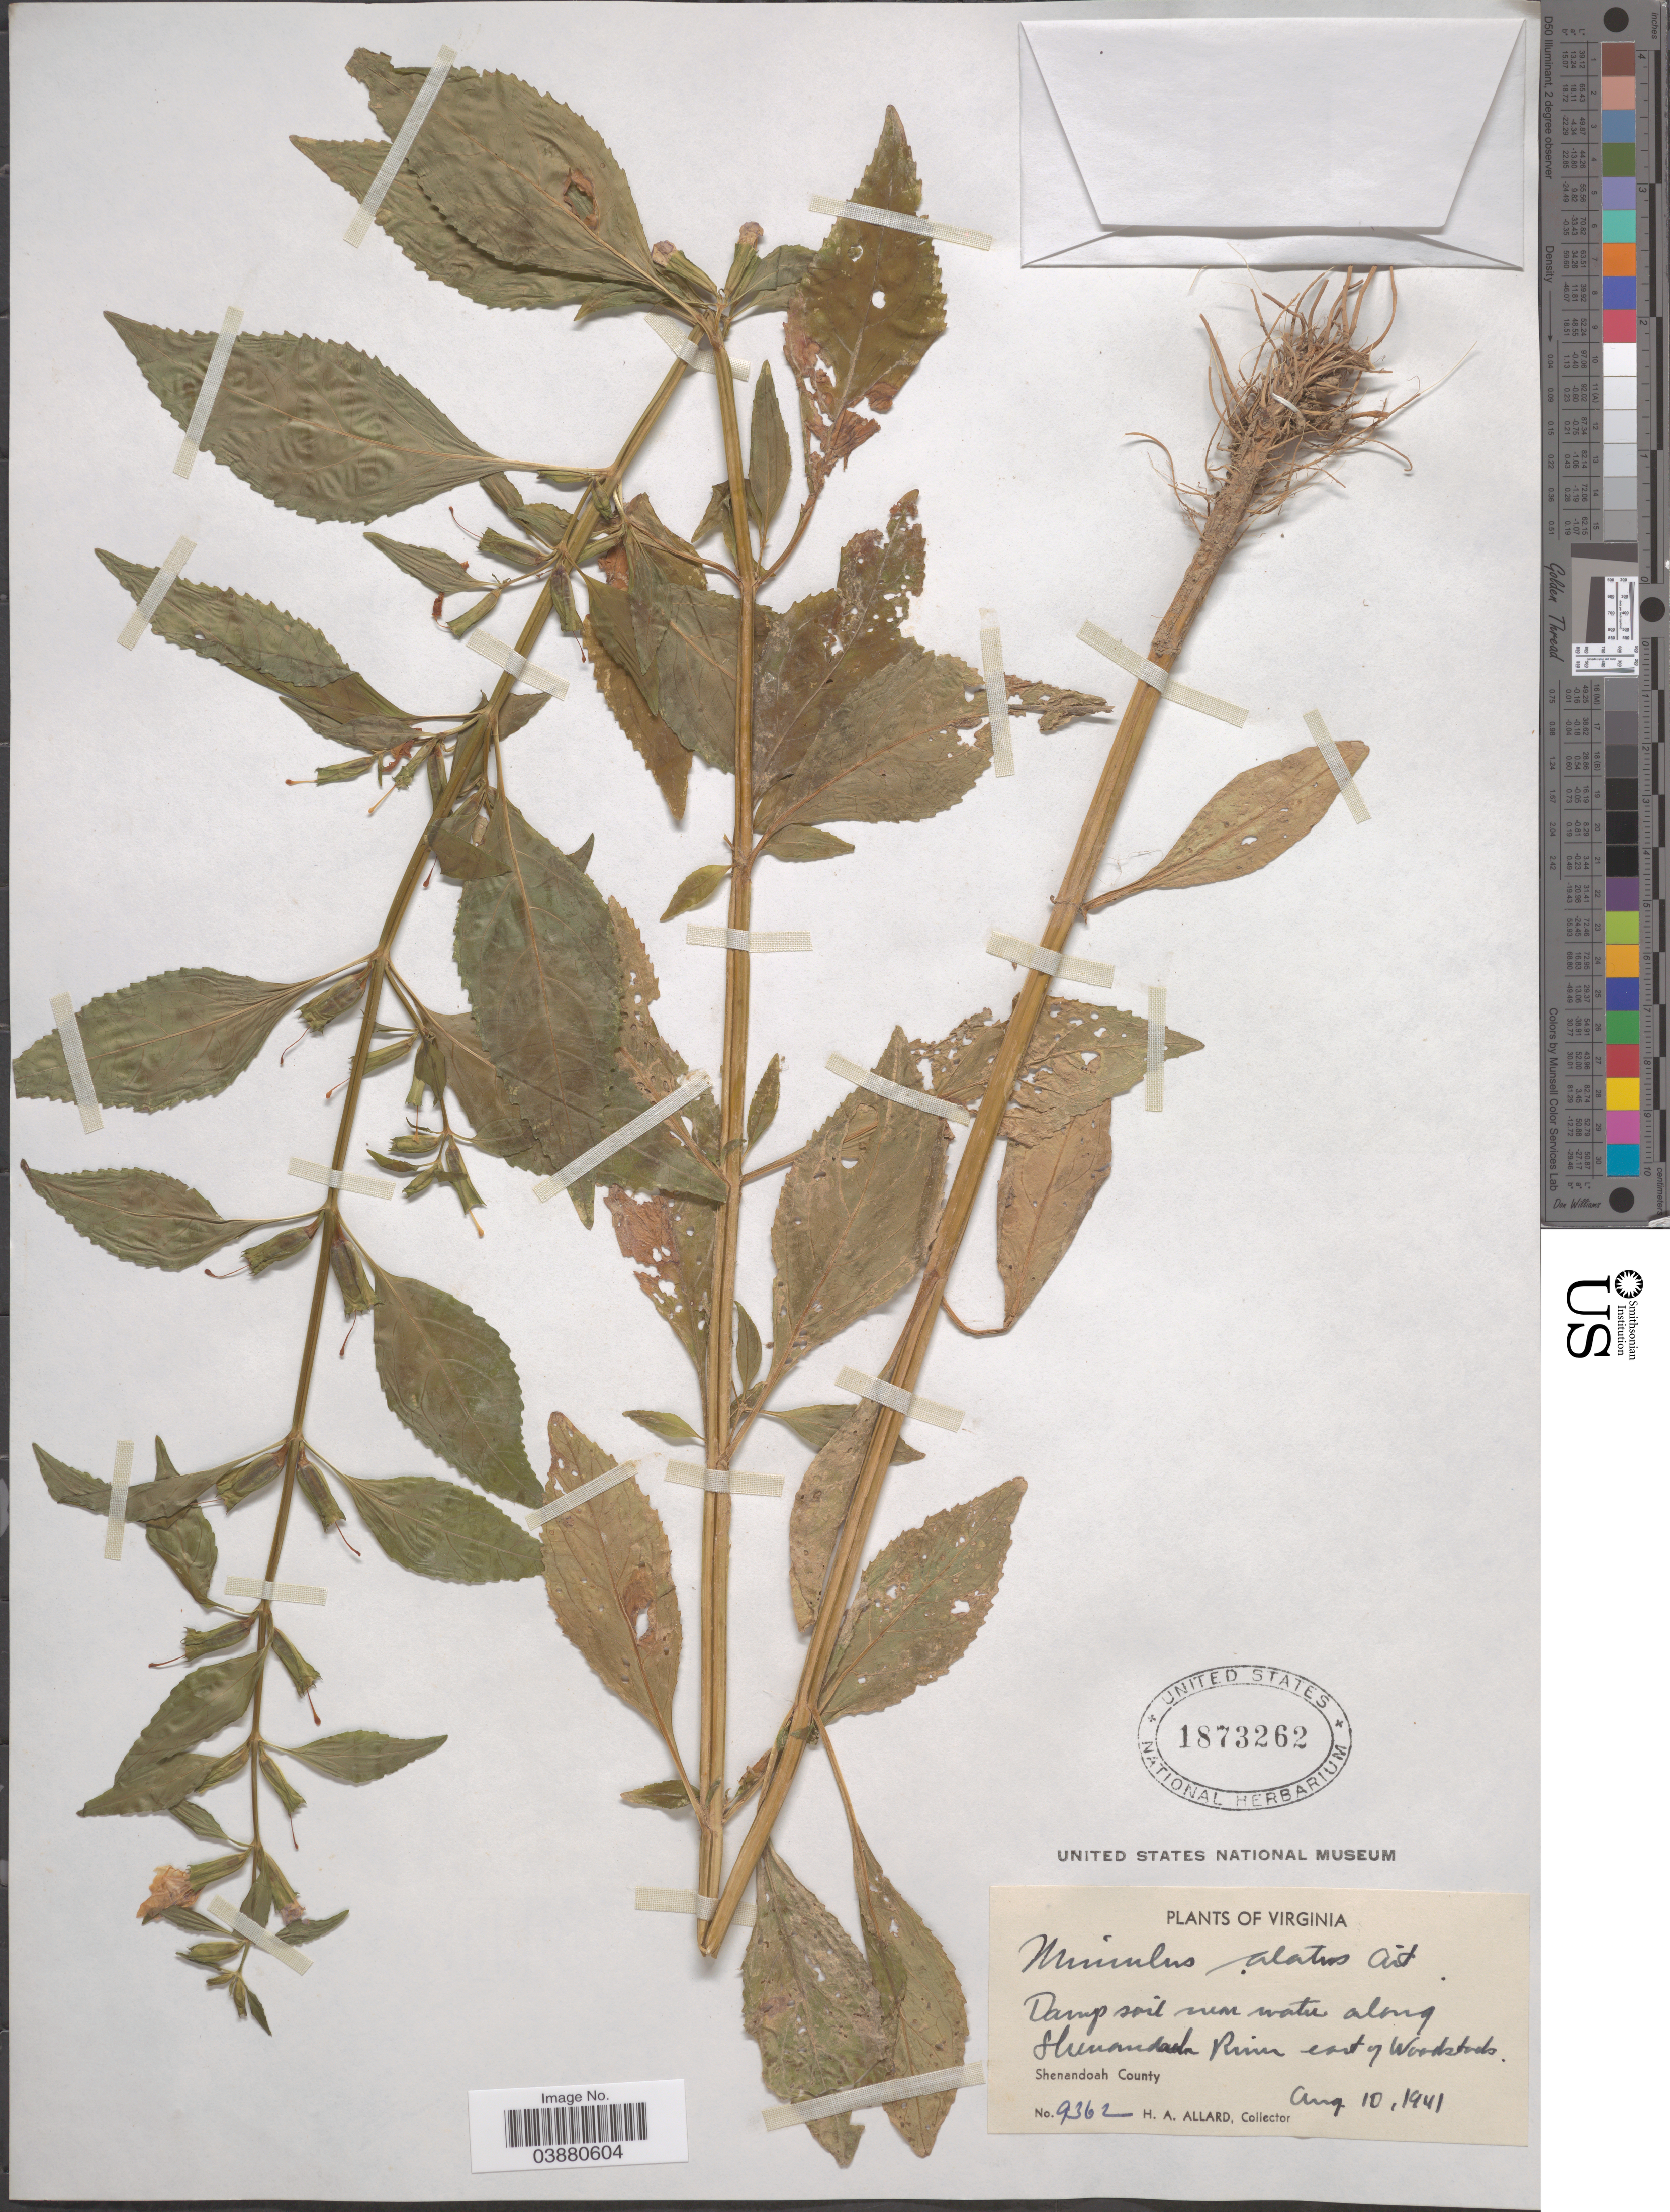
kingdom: Plantae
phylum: Tracheophyta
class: Magnoliopsida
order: Lamiales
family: Phrymaceae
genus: Mimulus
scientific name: Mimulus alatus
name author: Aiton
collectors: H. A. Allard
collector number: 9362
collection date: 1941-08-10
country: United States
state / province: Virginia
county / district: Shenandoah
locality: Along Shenandoah River east of Woodstock. Shenandoah County.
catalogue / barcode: US 1873262